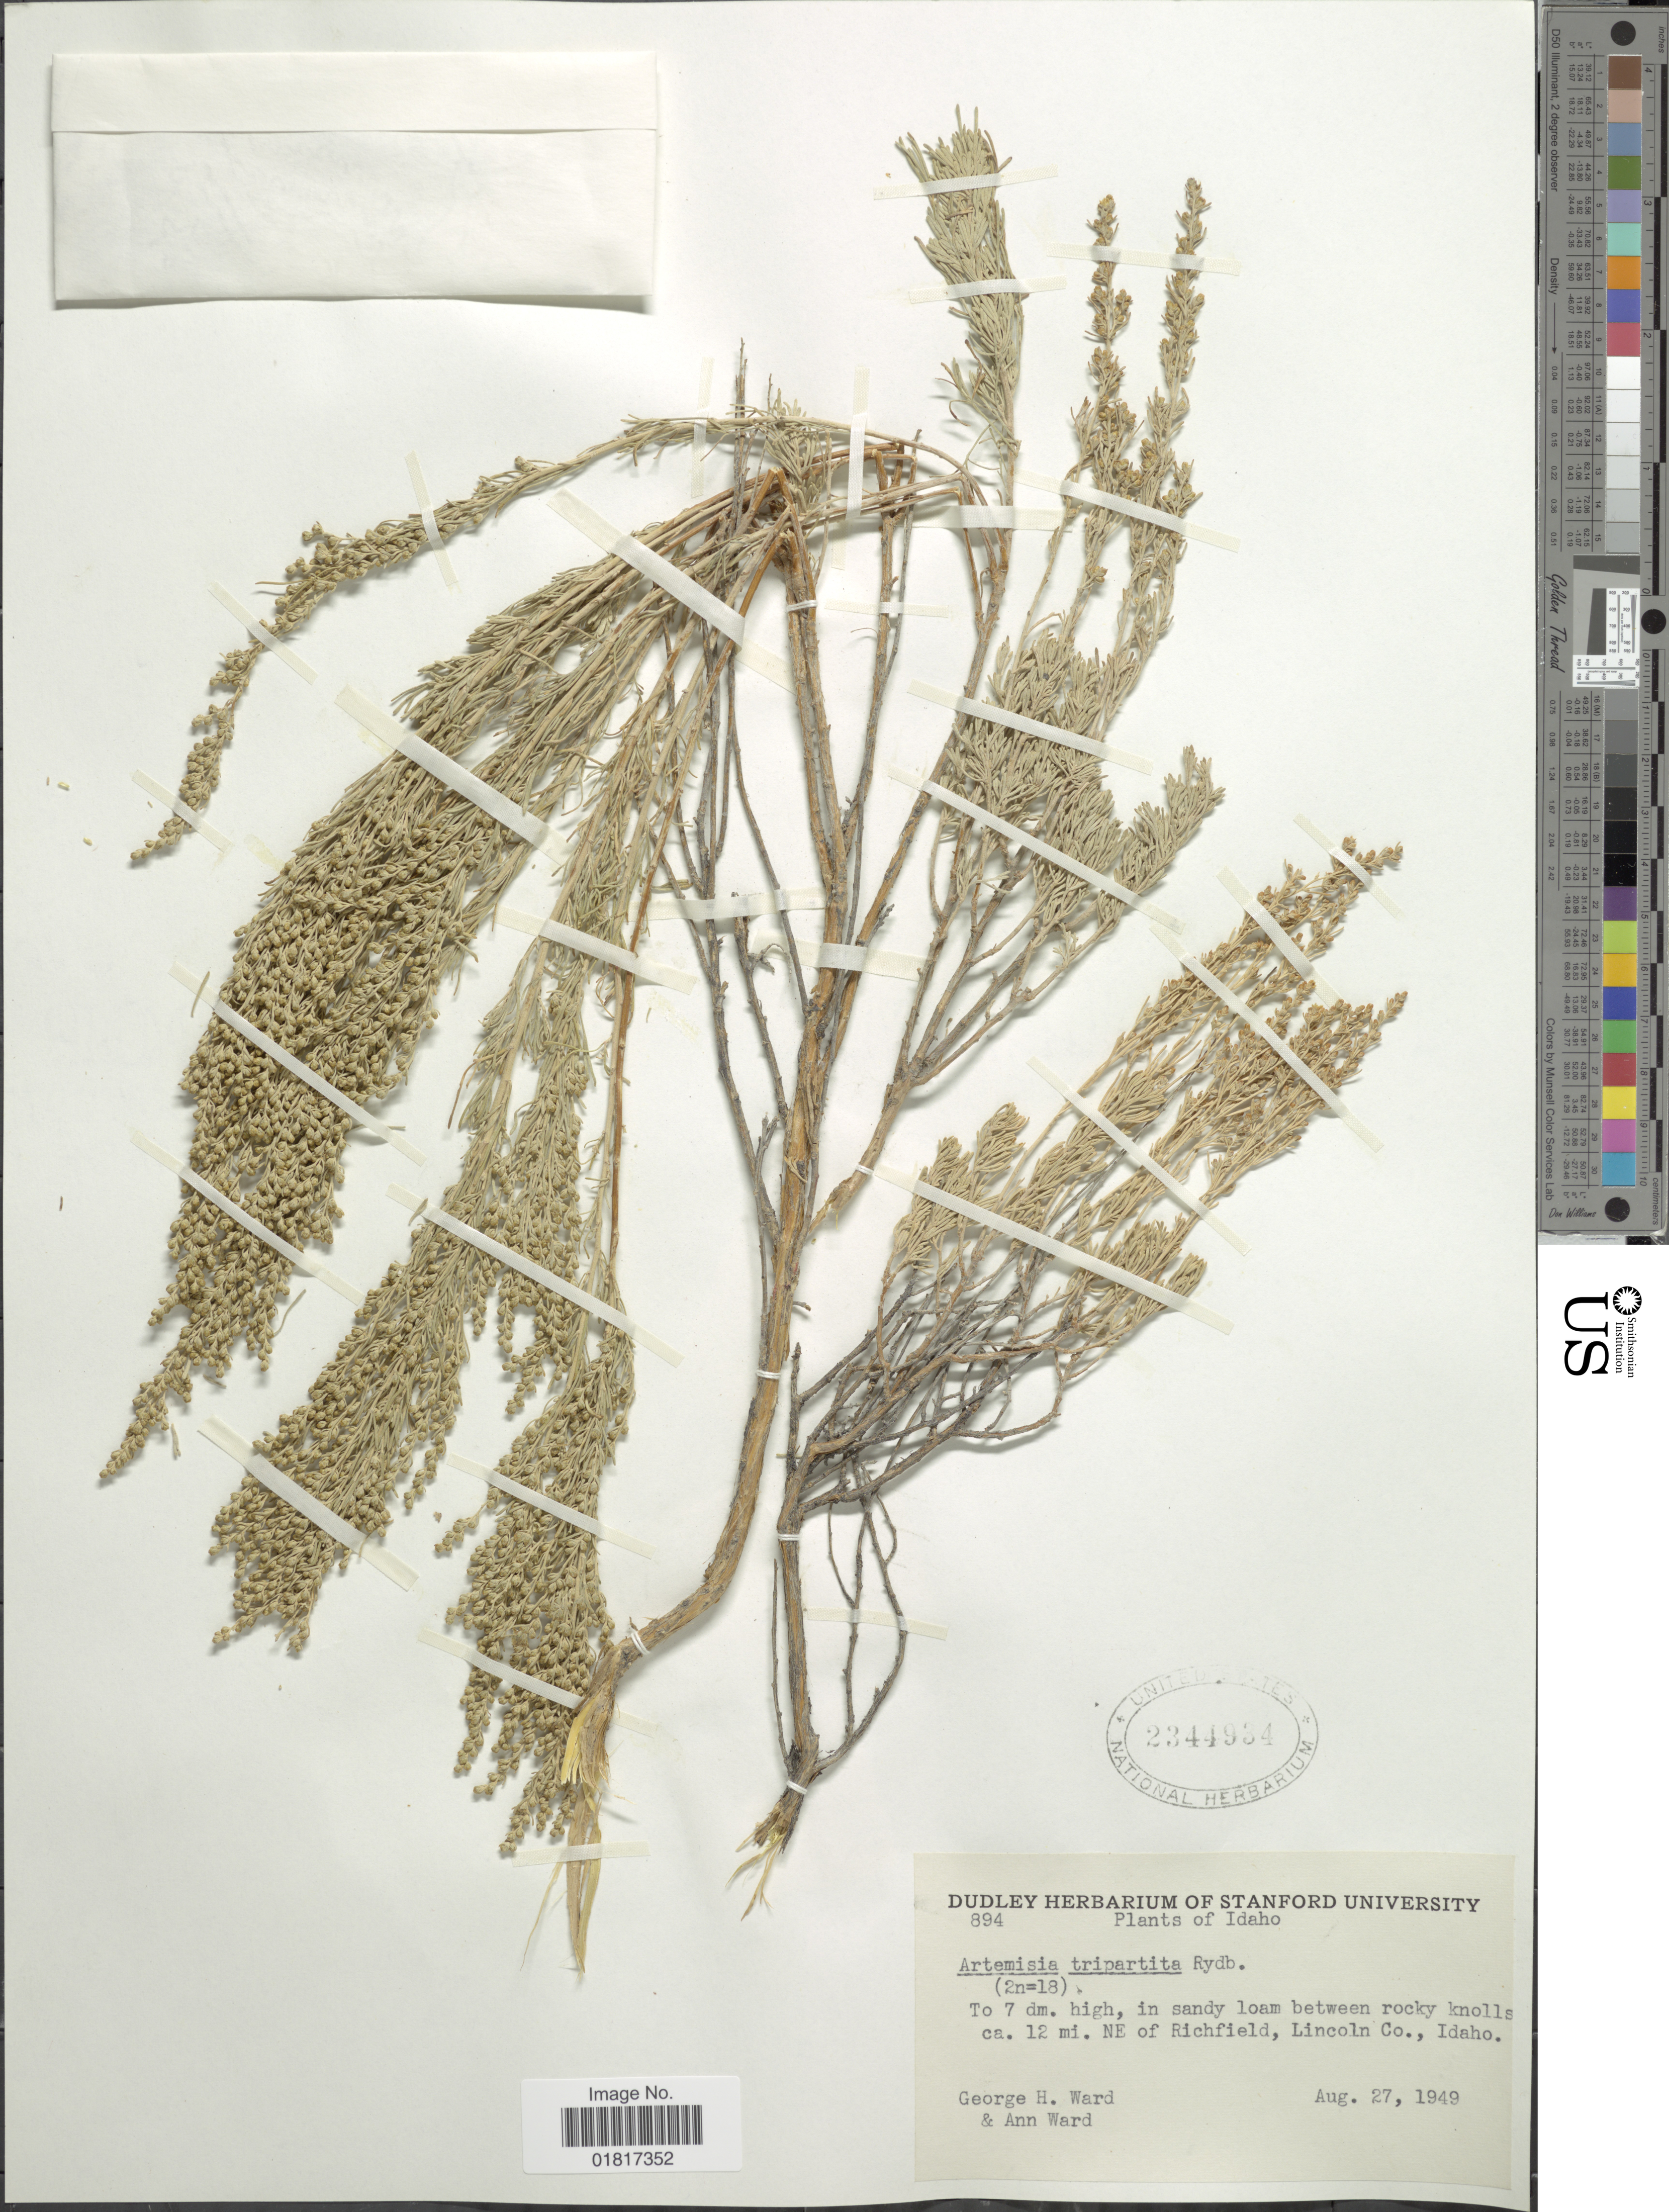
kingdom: Plantae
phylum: Tracheophyta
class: Magnoliopsida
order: Asterales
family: Asteraceae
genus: Artemisia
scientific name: Artemisia tripartita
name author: Rydb.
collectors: G. H. Ward & A. Ward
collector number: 894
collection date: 1949-08-27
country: United States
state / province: Idaho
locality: In sandy loam between rocky knolls ca. 12 mi NE of Richfield, Lincoln Co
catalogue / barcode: US 23344934